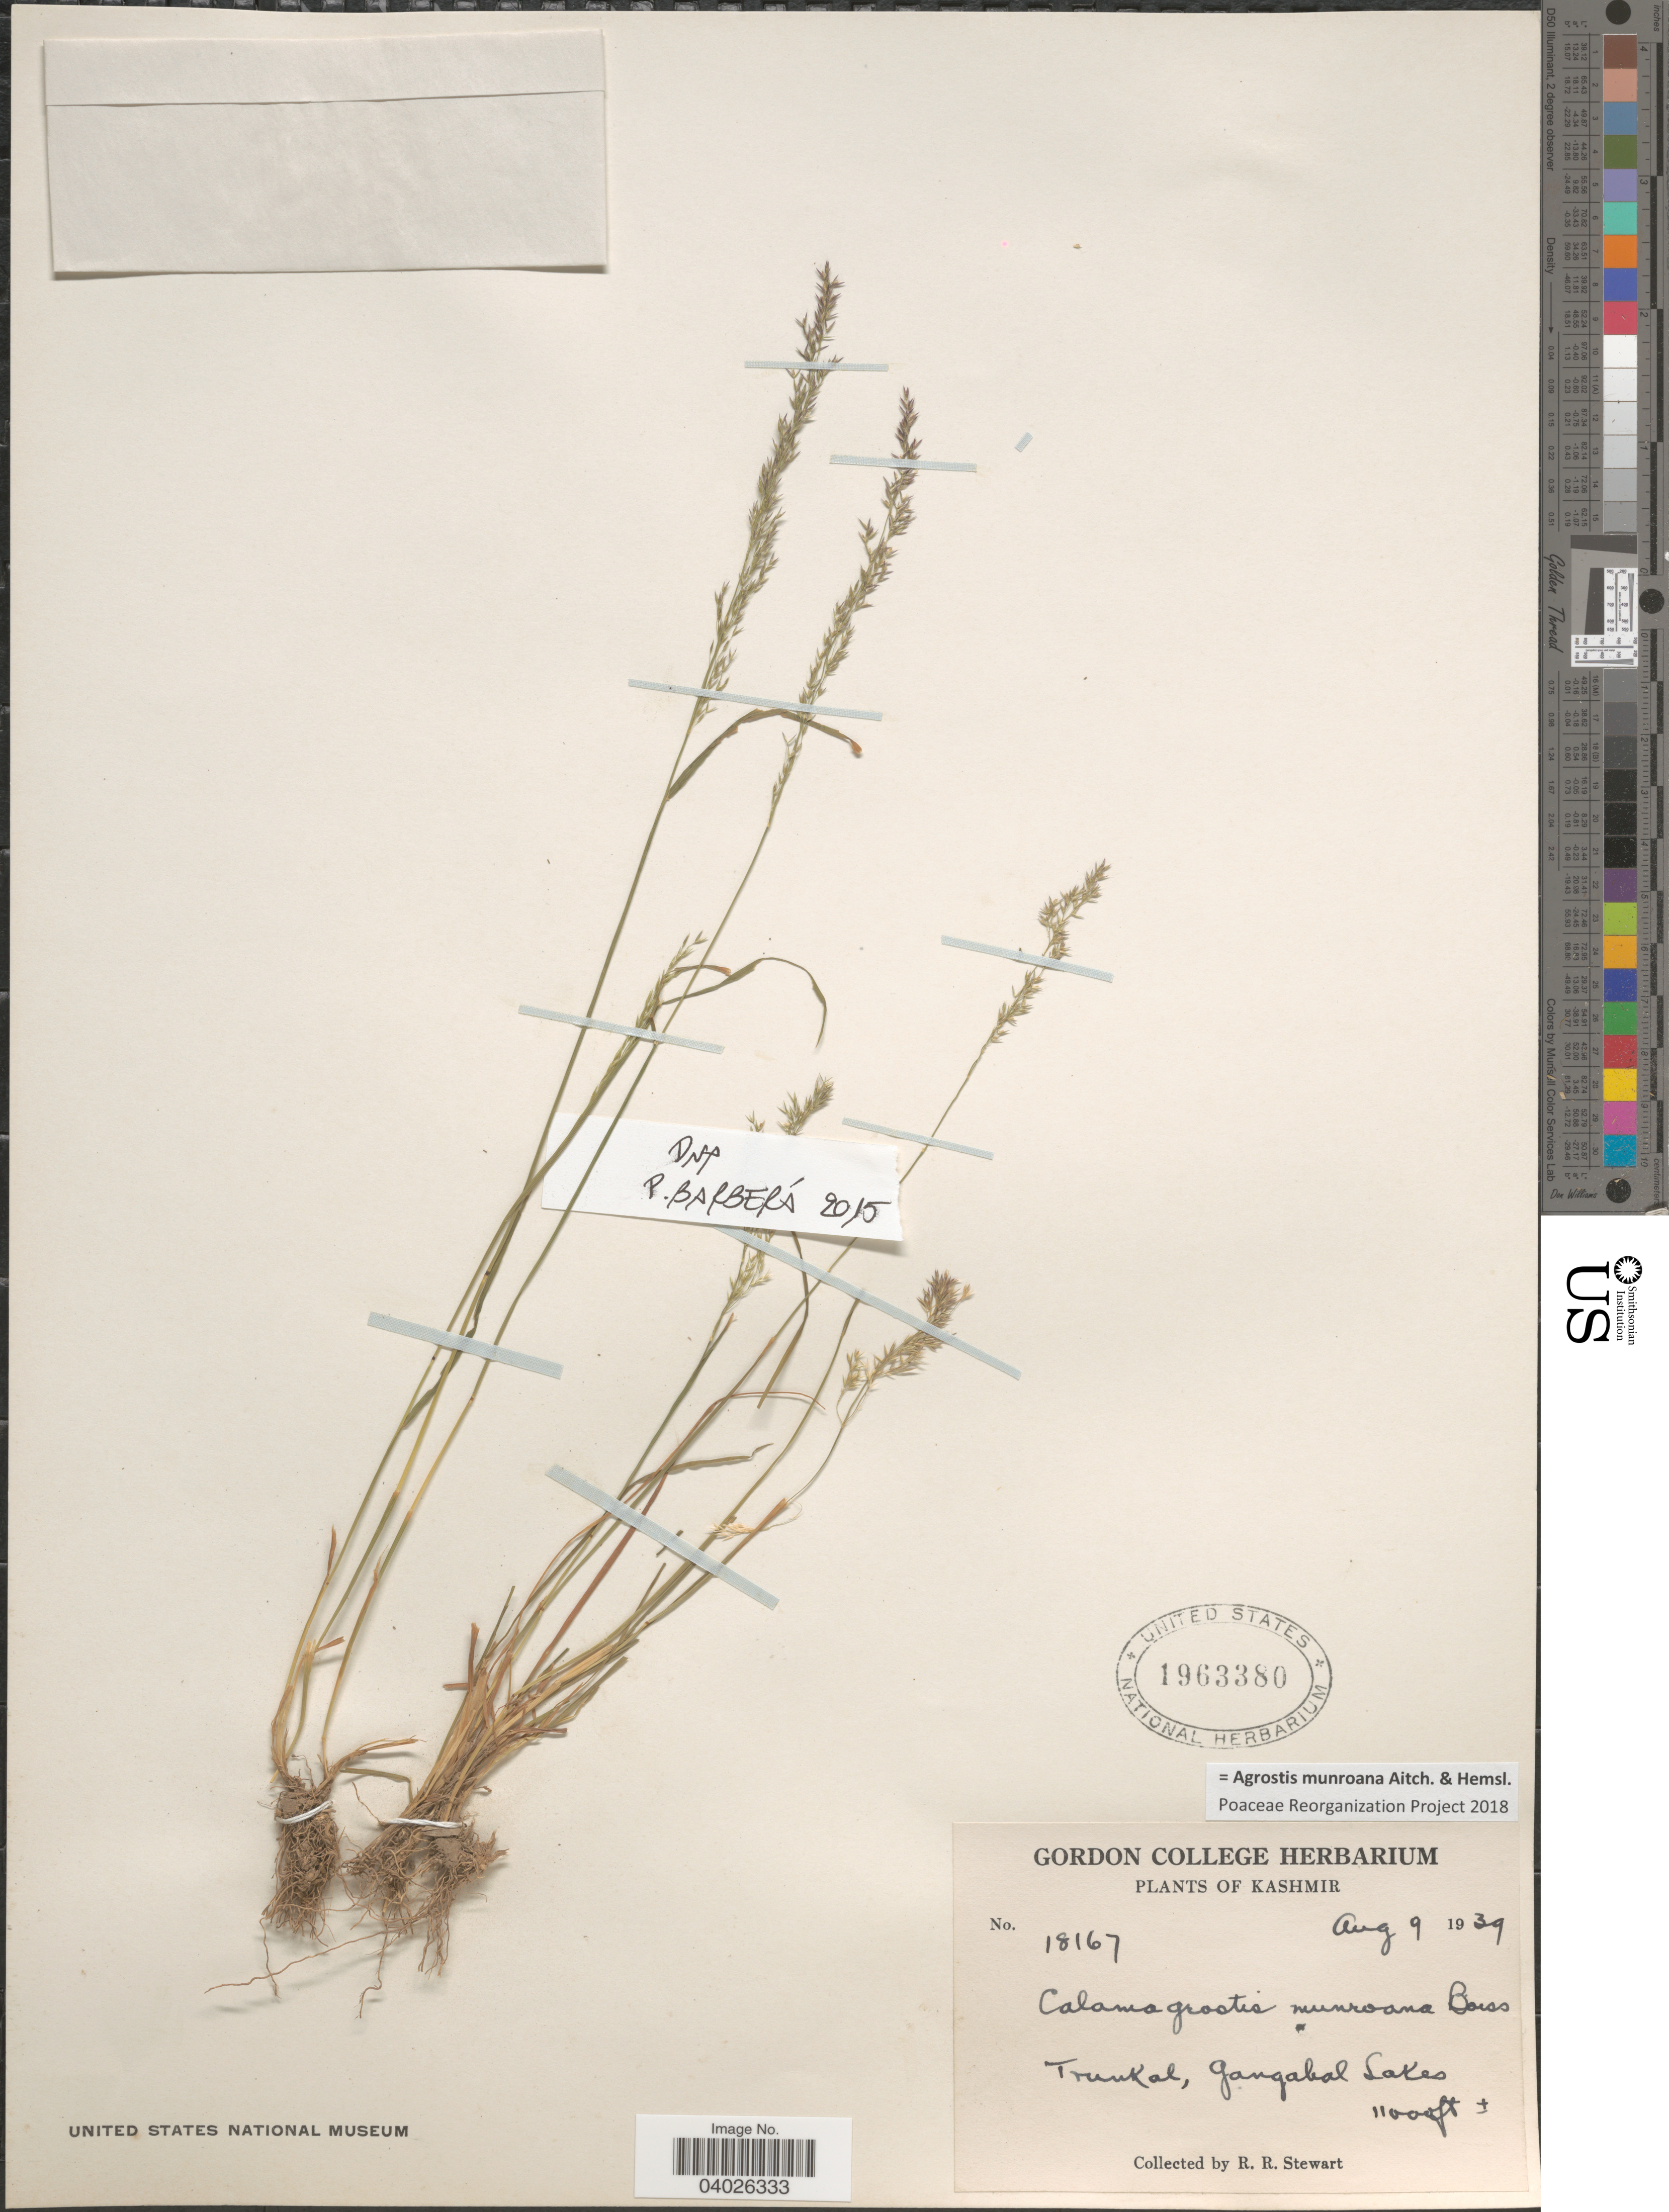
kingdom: Plantae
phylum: Tracheophyta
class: Liliopsida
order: Poales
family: Poaceae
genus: Agrostis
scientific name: Agrostis munroana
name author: Aitch. & Hemsl.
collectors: R. Stewart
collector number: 18167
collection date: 1939-08-09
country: India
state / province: Jammu and Kashmir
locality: Kashmir. Trunkal, Gangabal Lakes.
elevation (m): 3353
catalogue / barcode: US 1963380